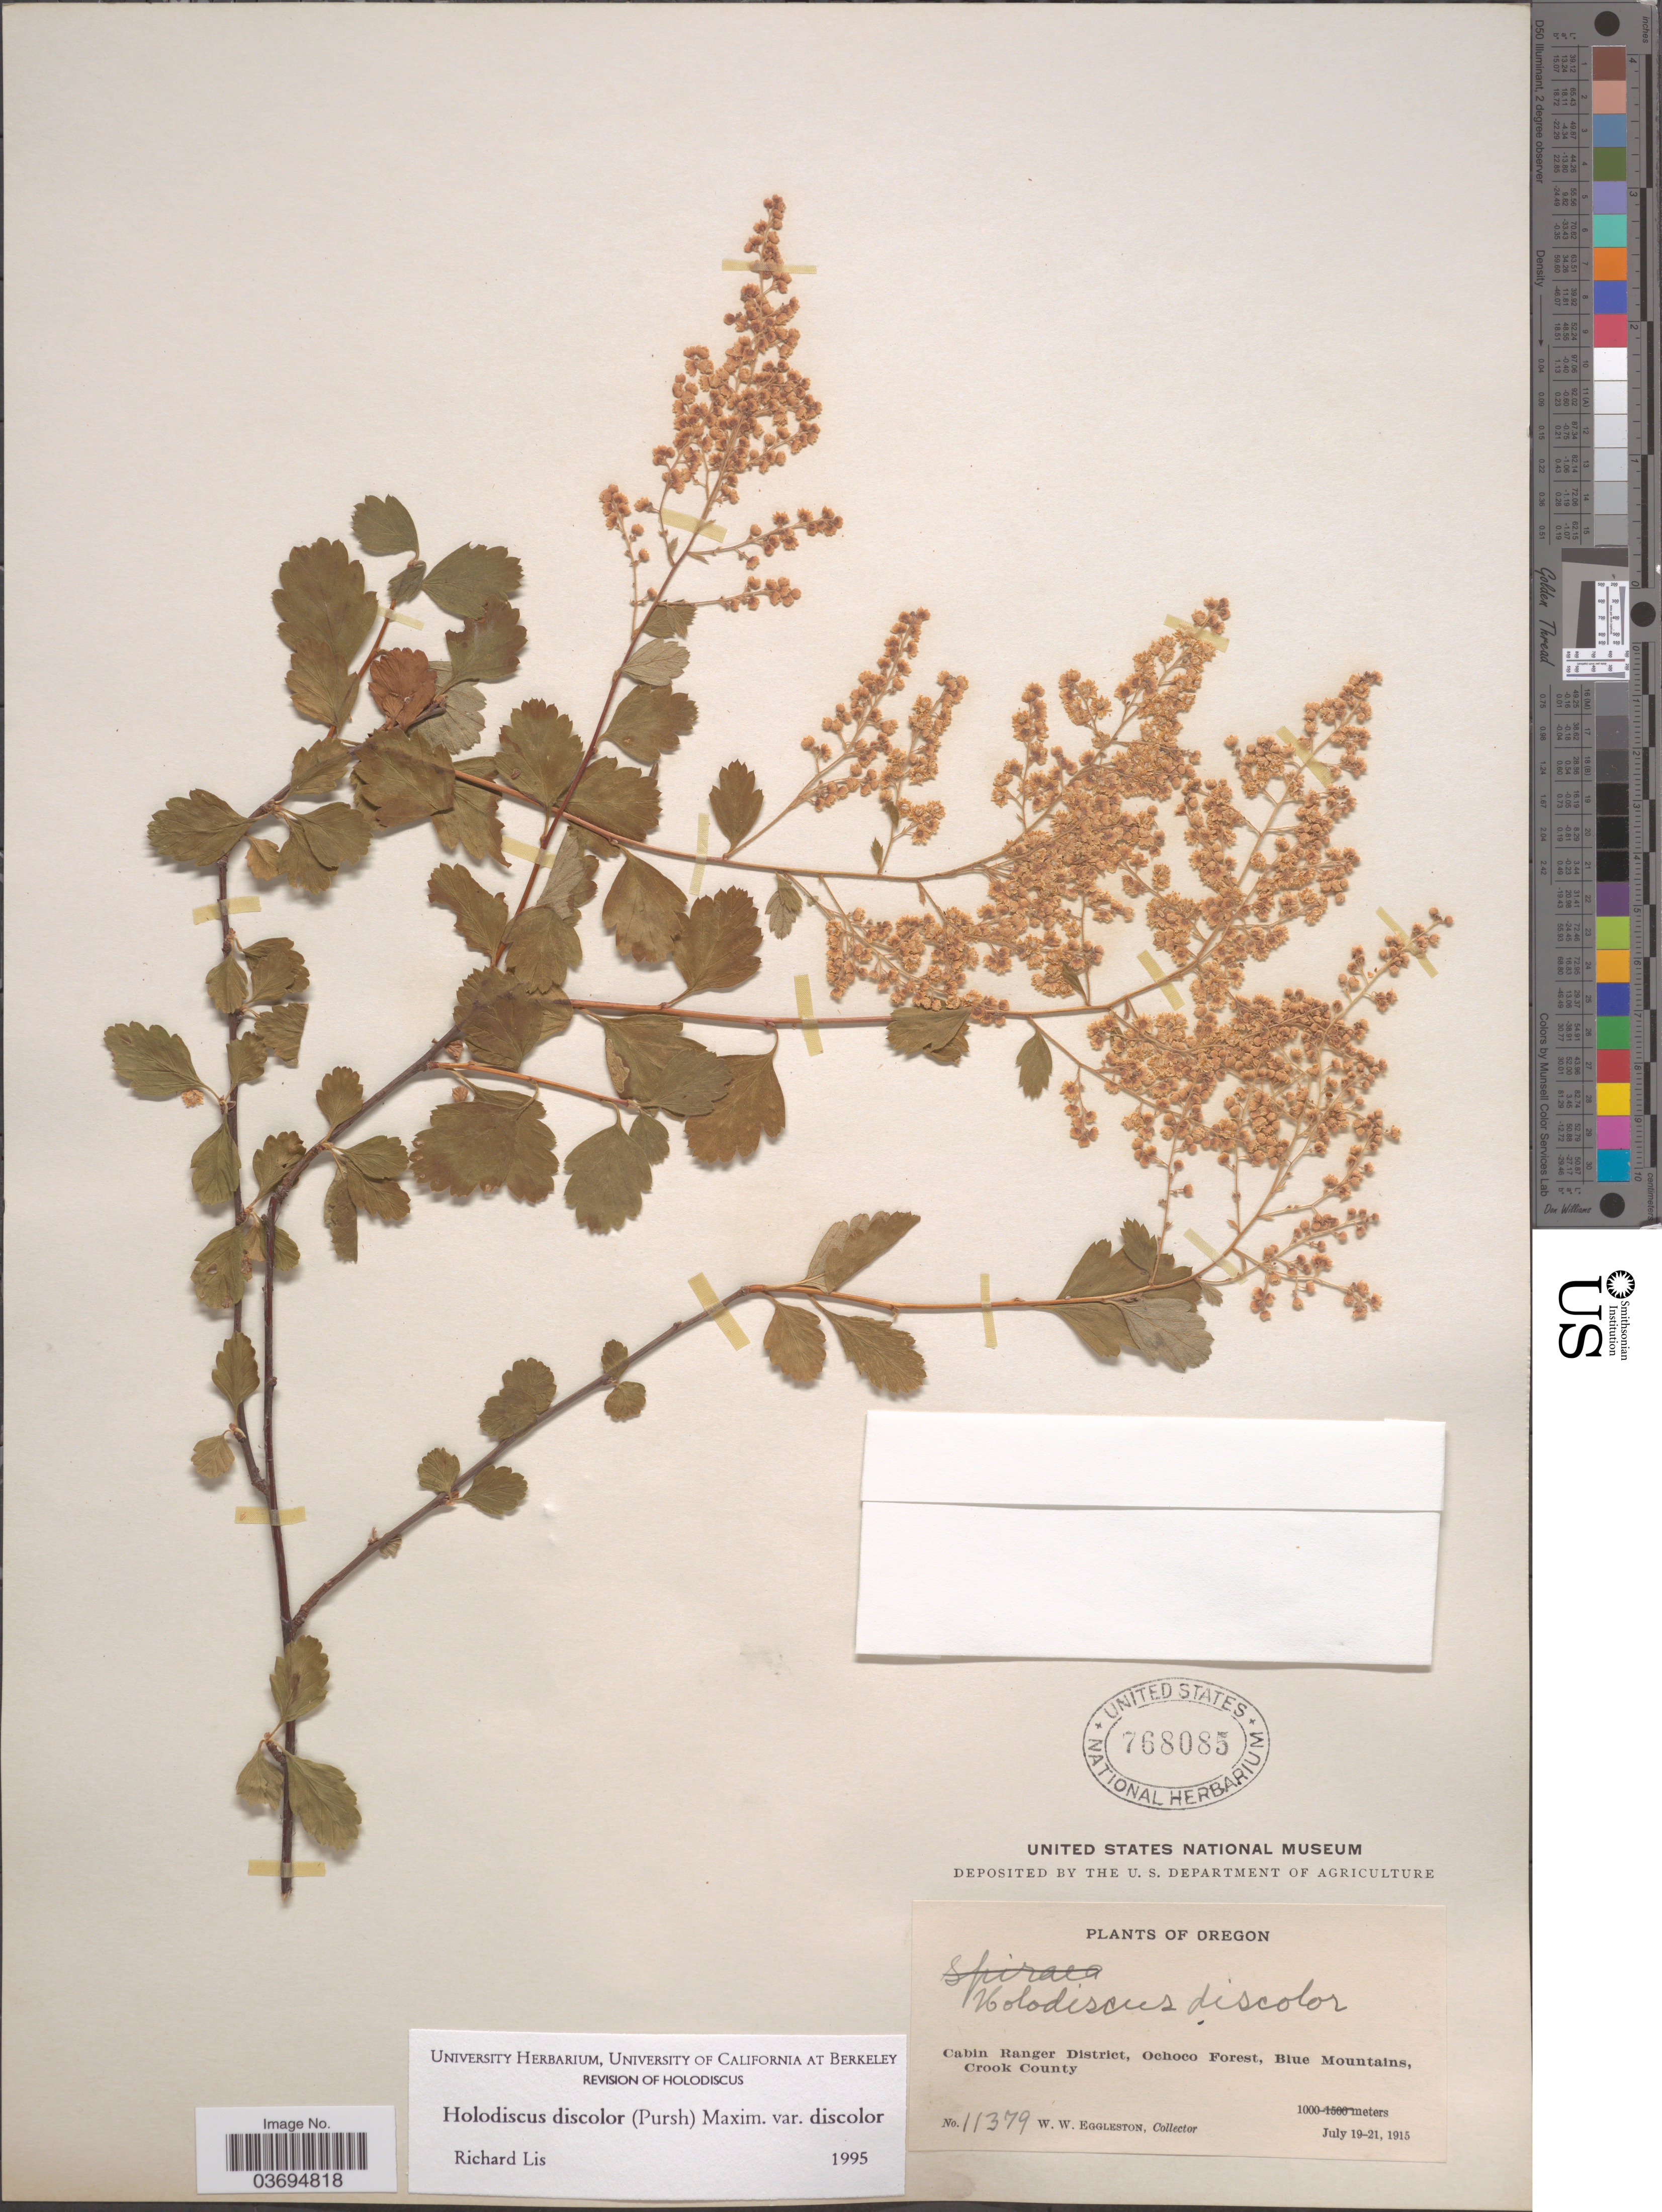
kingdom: Plantae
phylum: Tracheophyta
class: Magnoliopsida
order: Rosales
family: Rosaceae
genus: Holodiscus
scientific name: Holodiscus discolor var. discolor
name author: (Pursh) Maxim.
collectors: W. W. Eggleston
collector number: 11379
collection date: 1915-07-19/1915-07-21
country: United States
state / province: Oregon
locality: Cabin Ranger District, Ochoco Forest, Blue Mountains, Crook County.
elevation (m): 1000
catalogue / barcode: US 768085